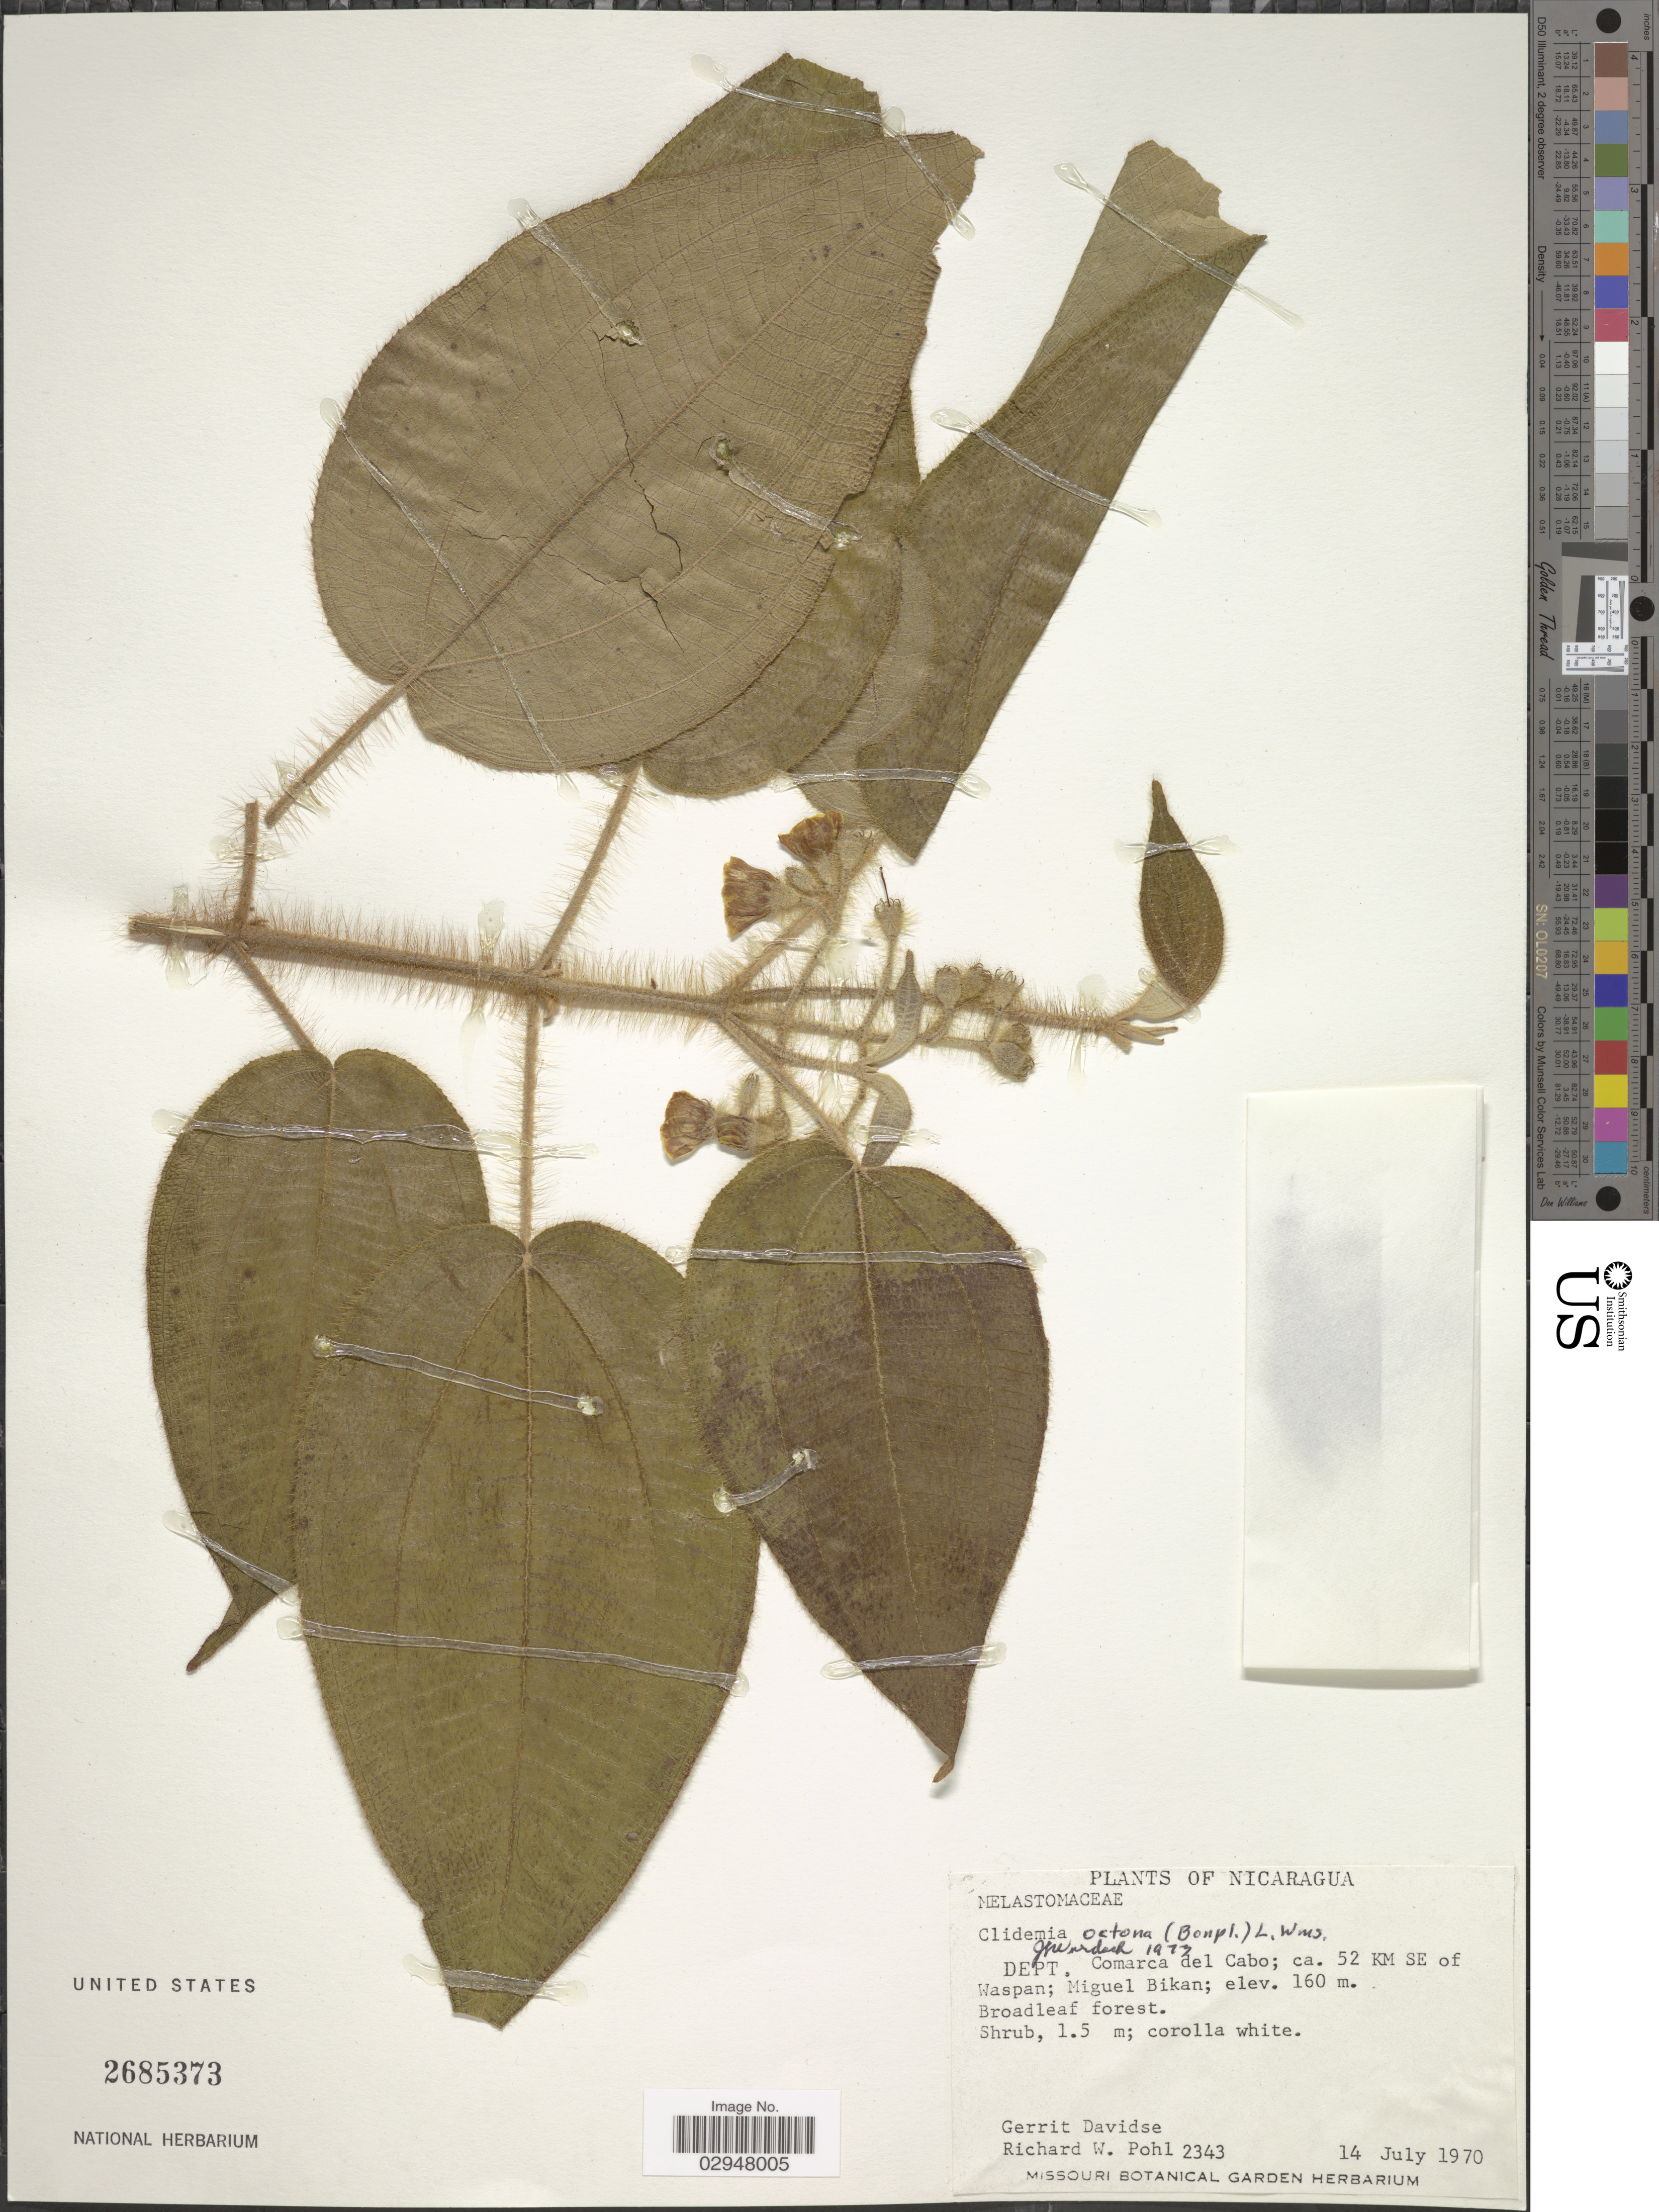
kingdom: Plantae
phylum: Tracheophyta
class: Magnoliopsida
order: Myrtales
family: Melastomataceae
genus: Clidemia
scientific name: Clidemia octona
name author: (Bonpl.) L.O. Williams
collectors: G. Davidse & R. W. Pohl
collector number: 2343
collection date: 1970-07-14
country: Nicaragua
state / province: Atlantico Norte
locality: Dept. Comarca del Cabo, ca. 52 KM SE of Waspan, Miguel Bikan.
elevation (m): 160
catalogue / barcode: US 2685373